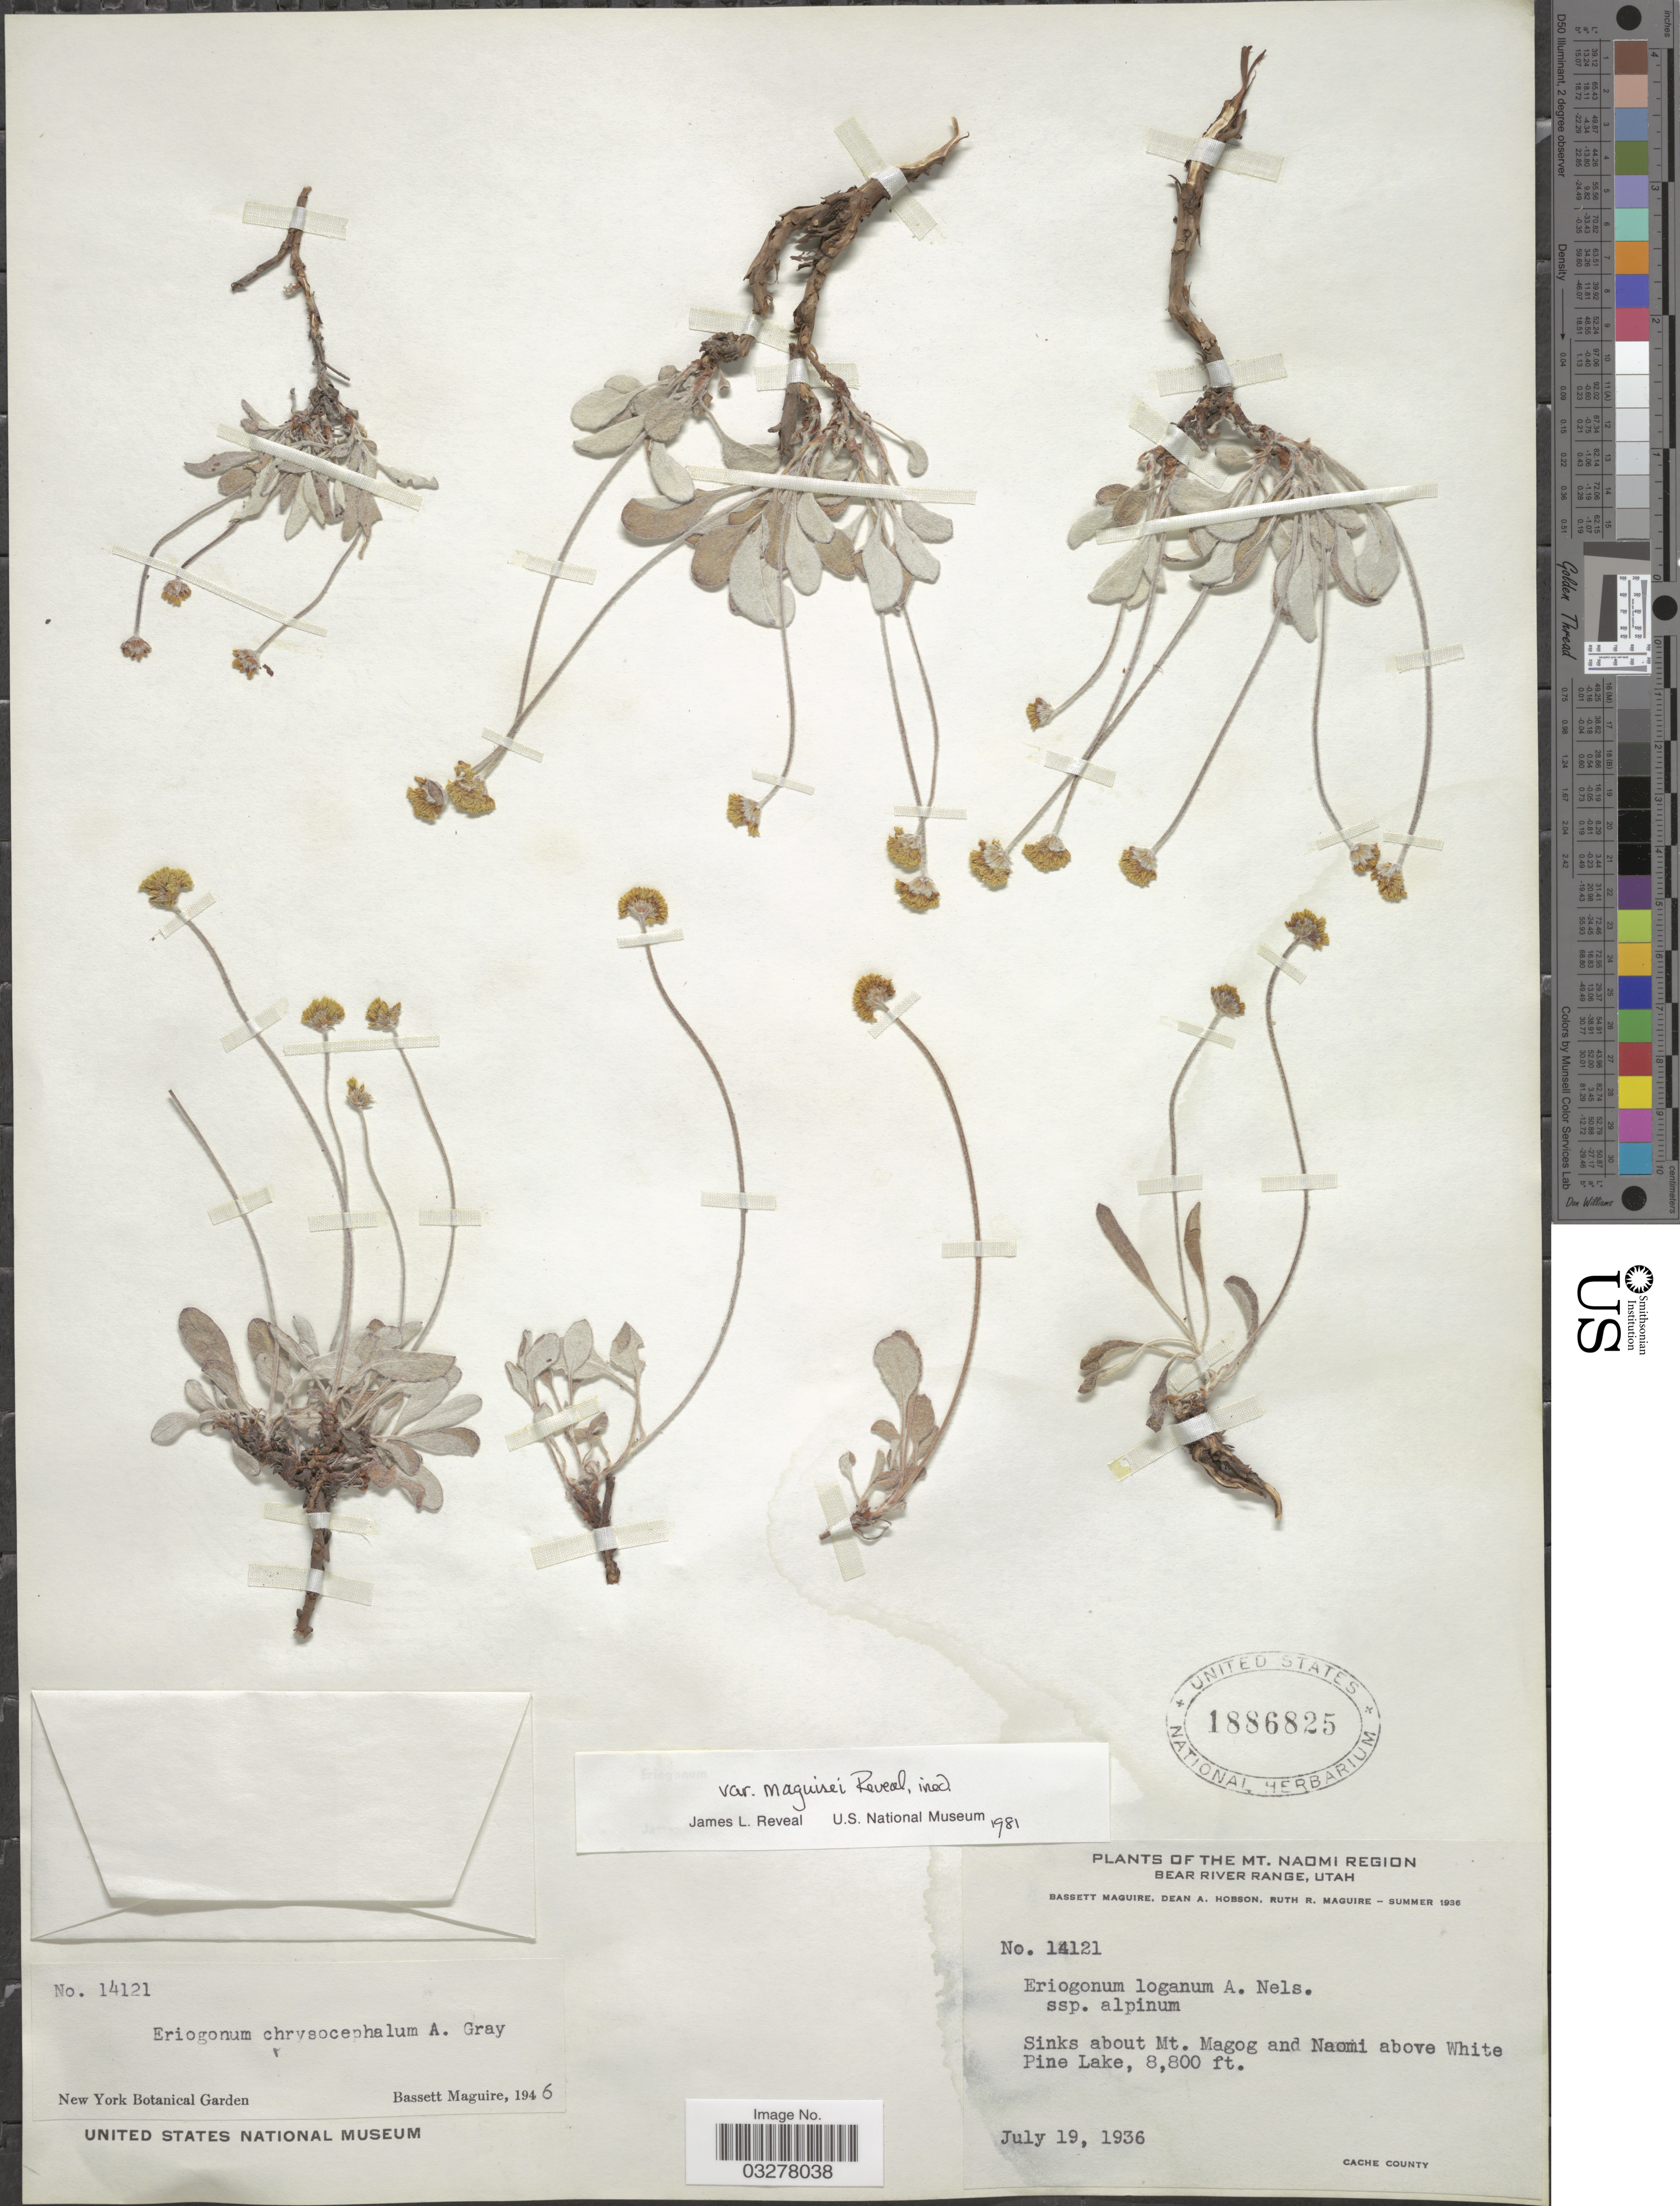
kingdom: Plantae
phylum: Tracheophyta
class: Magnoliopsida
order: Caryophyllales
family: Polygonaceae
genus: Eriogonum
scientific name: Eriogonum loganum var. maguirei Reveal var. nov. ined.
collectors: B. Maguire, D. Hobson & R. R. Maguire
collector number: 14121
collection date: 1936-07-19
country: United States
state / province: Utah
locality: Mt. Naomi Region, Bear River Range. Sinks about Mt. Magog and Naomi above White Pine Lake. Cache County.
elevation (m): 2682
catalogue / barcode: US 1886825